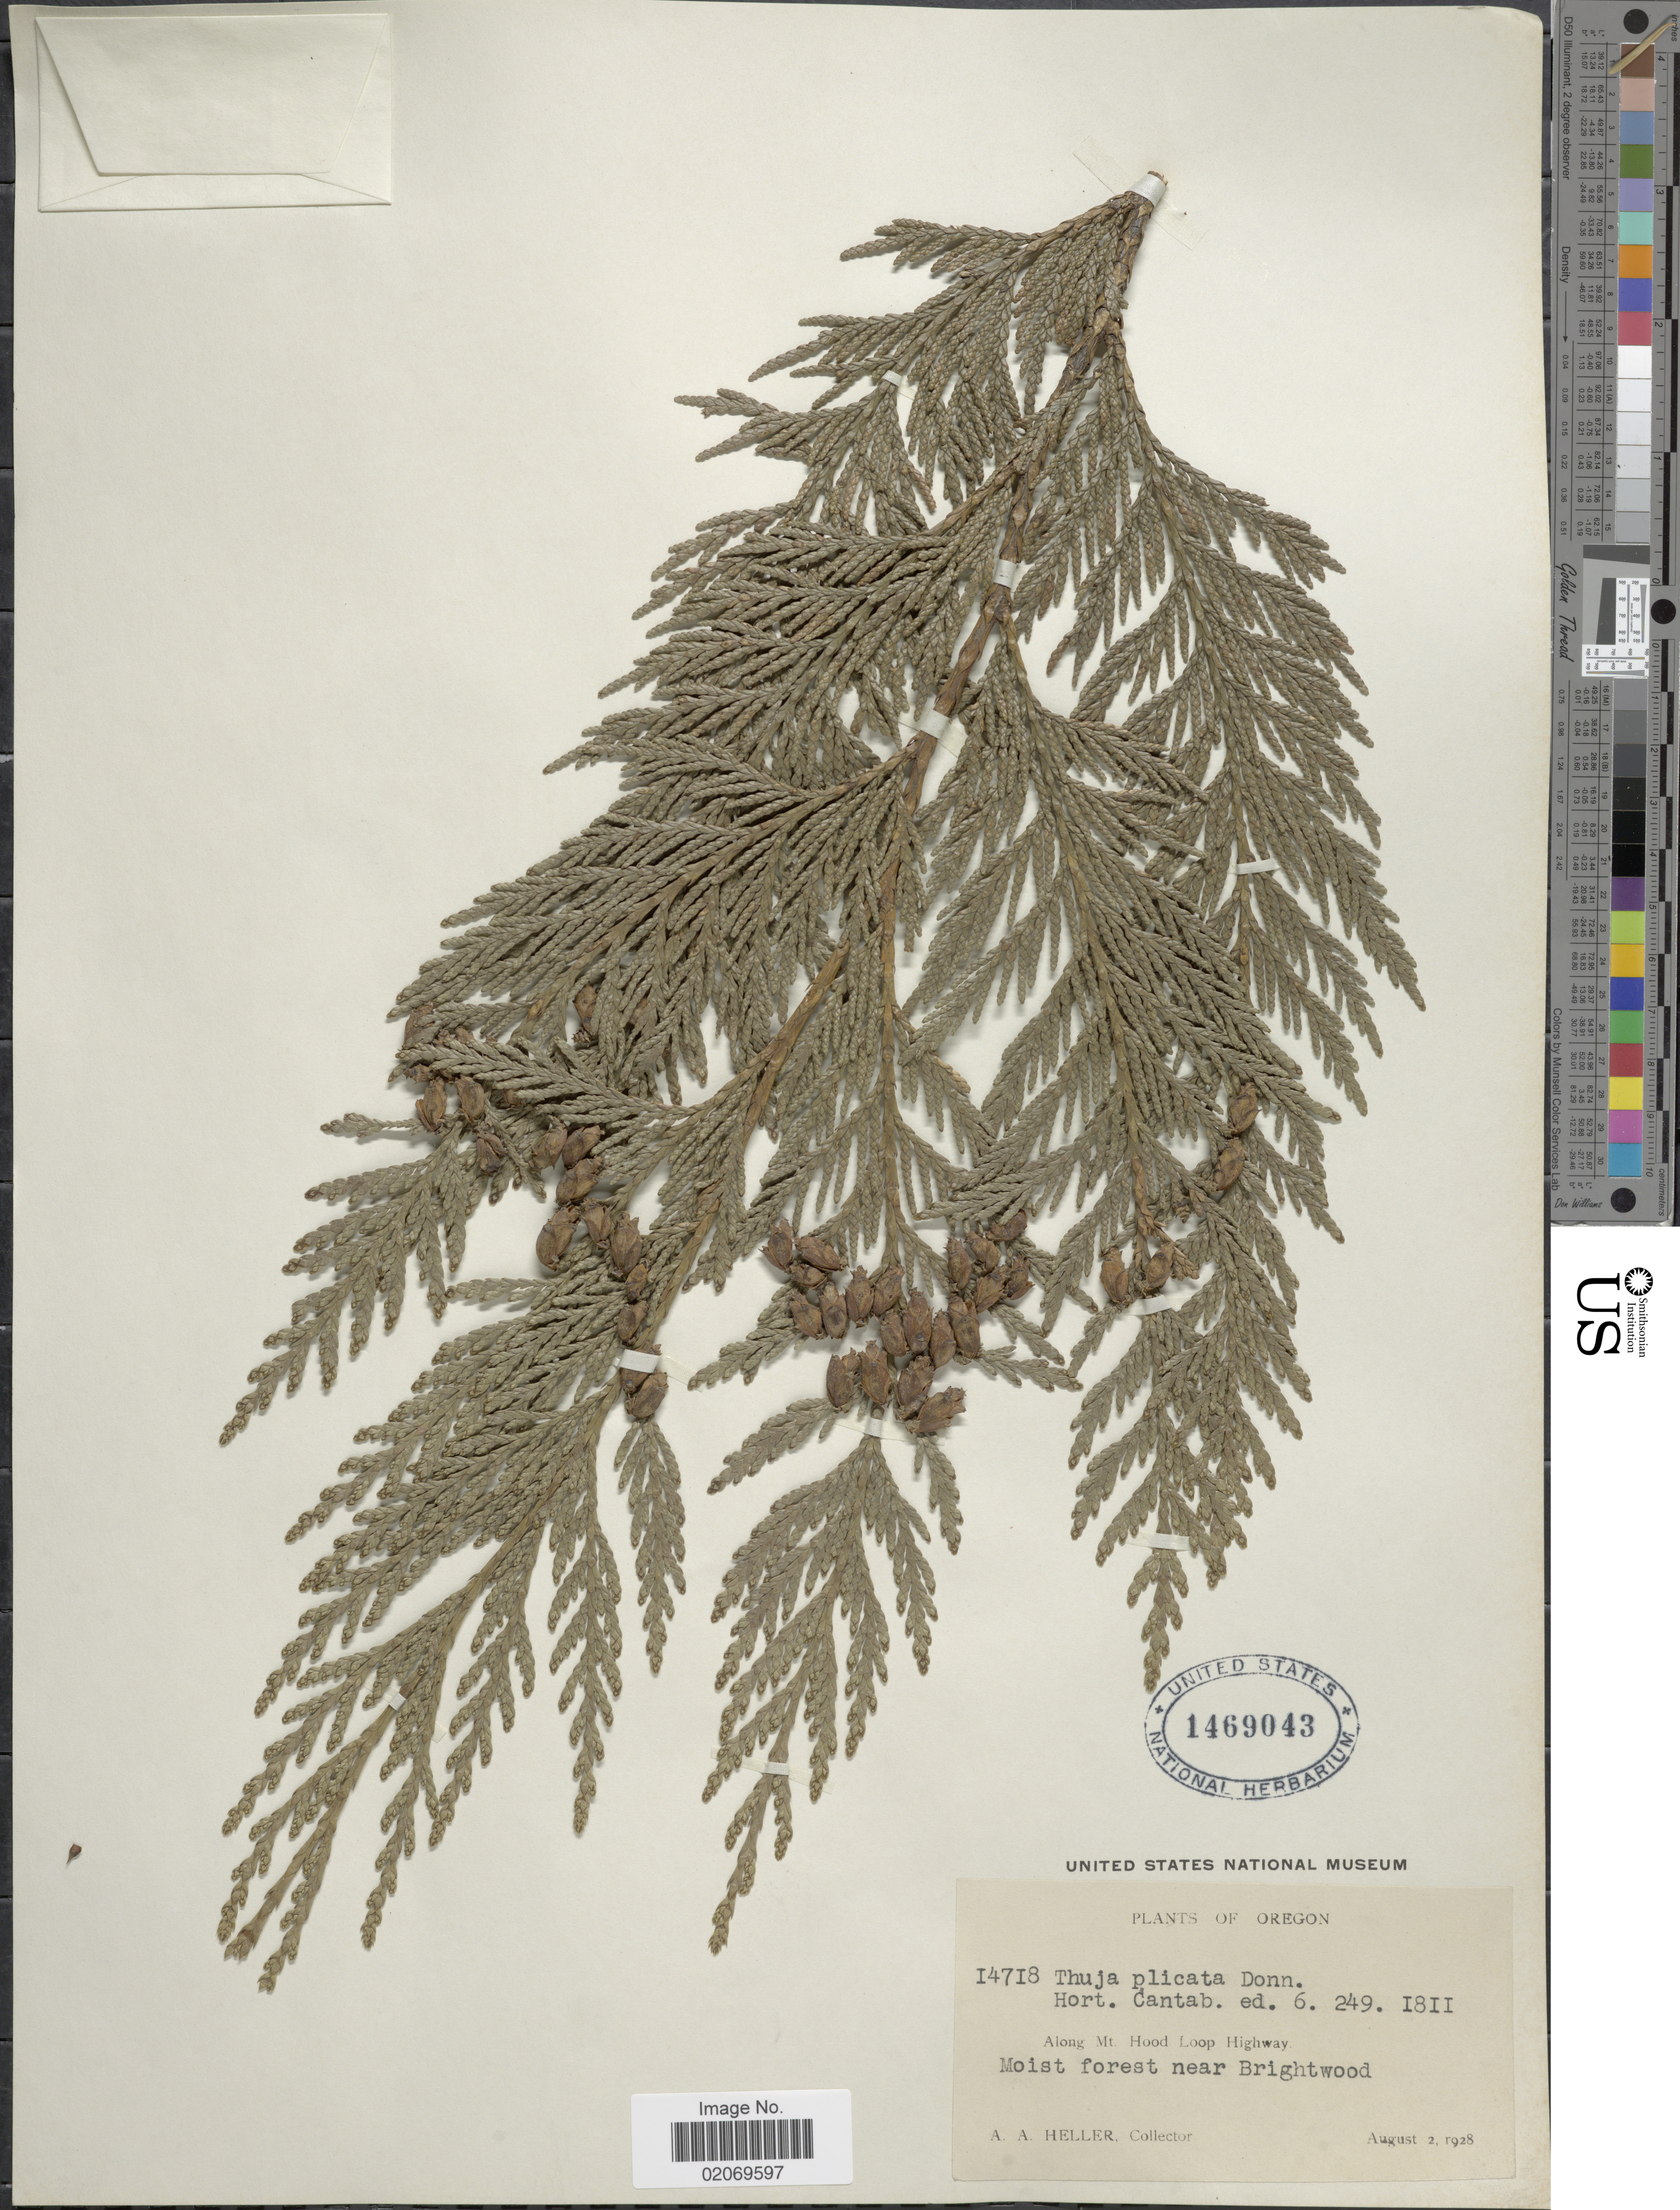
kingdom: Plantae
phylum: Tracheophyta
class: Pinopsida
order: Pinales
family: Cupressaceae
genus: Thuja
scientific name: Thuja plicata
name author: Donn & D. Don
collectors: A. A. Heller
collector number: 14718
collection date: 1928-08-02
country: United States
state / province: Oregon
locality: Along Mt Hood Loop Highway. Moist forest near Brightwood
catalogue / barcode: US 1469043